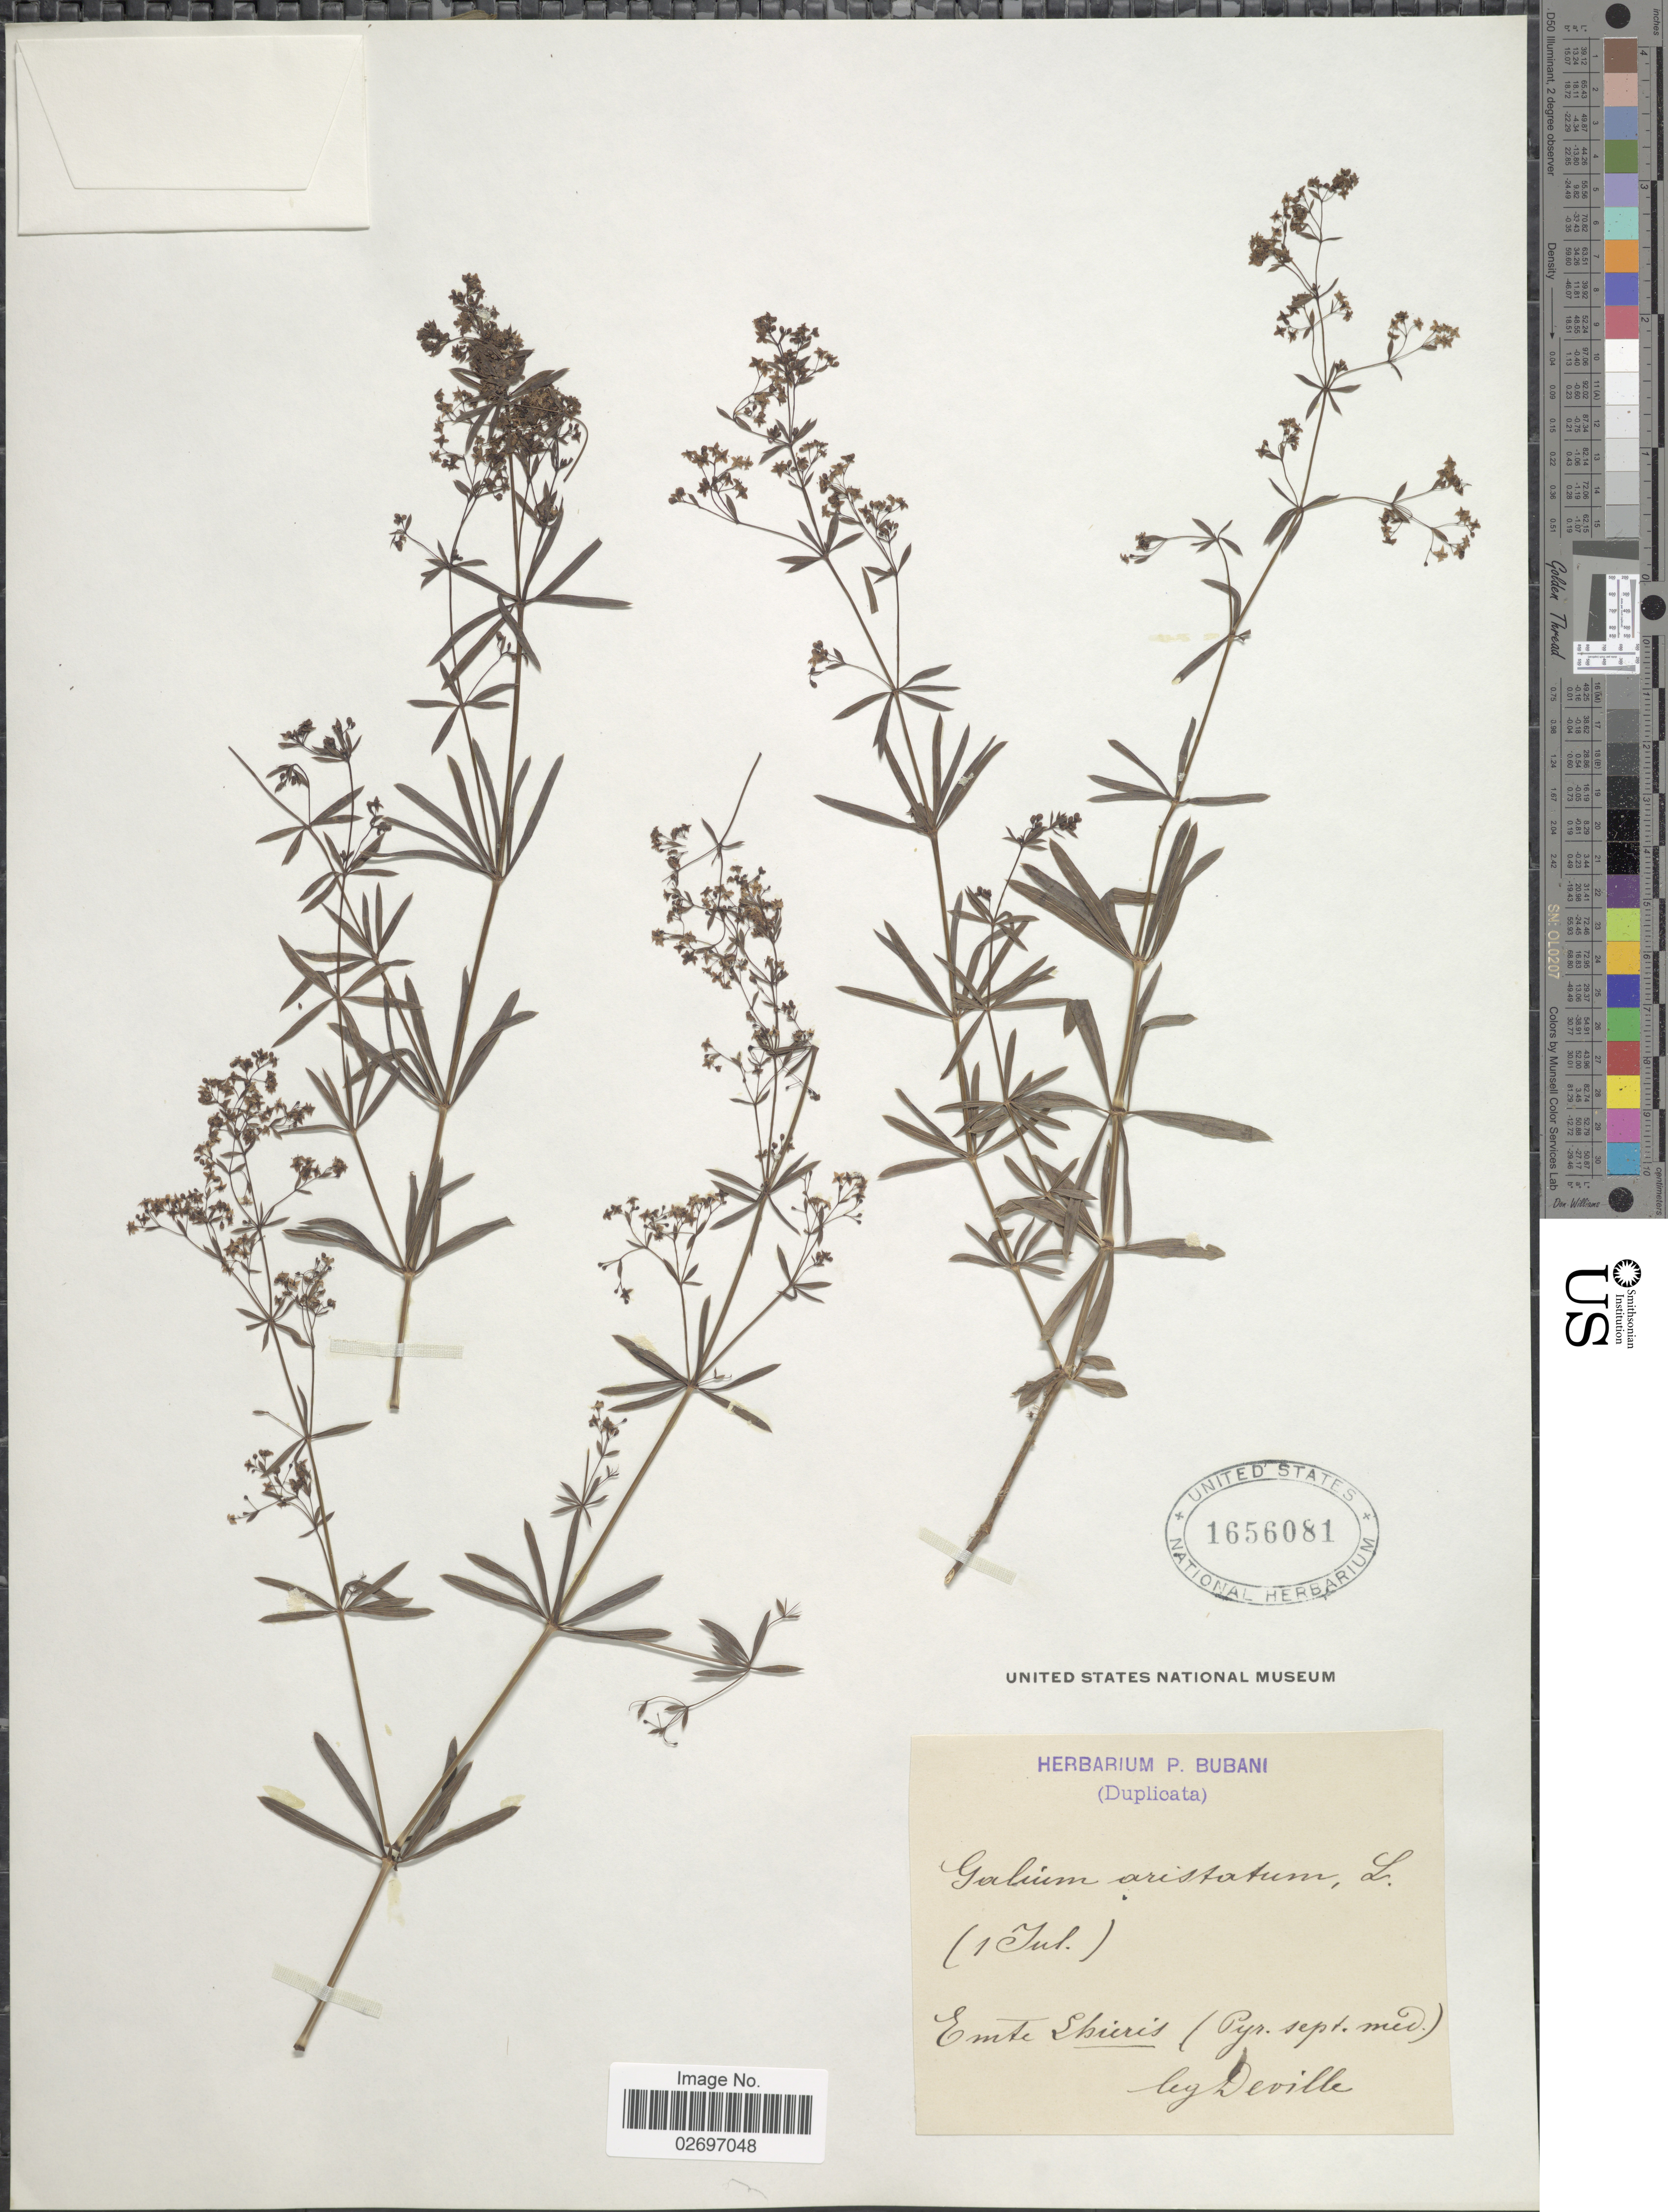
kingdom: Plantae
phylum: Tracheophyta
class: Magnoliopsida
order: Gentianales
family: Rubiaceae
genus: Galium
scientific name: Galium aristatum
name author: L.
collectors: -. Deville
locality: Emte Lhieris (Pyr. sept. med.) [interpreted]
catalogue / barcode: US 1656081